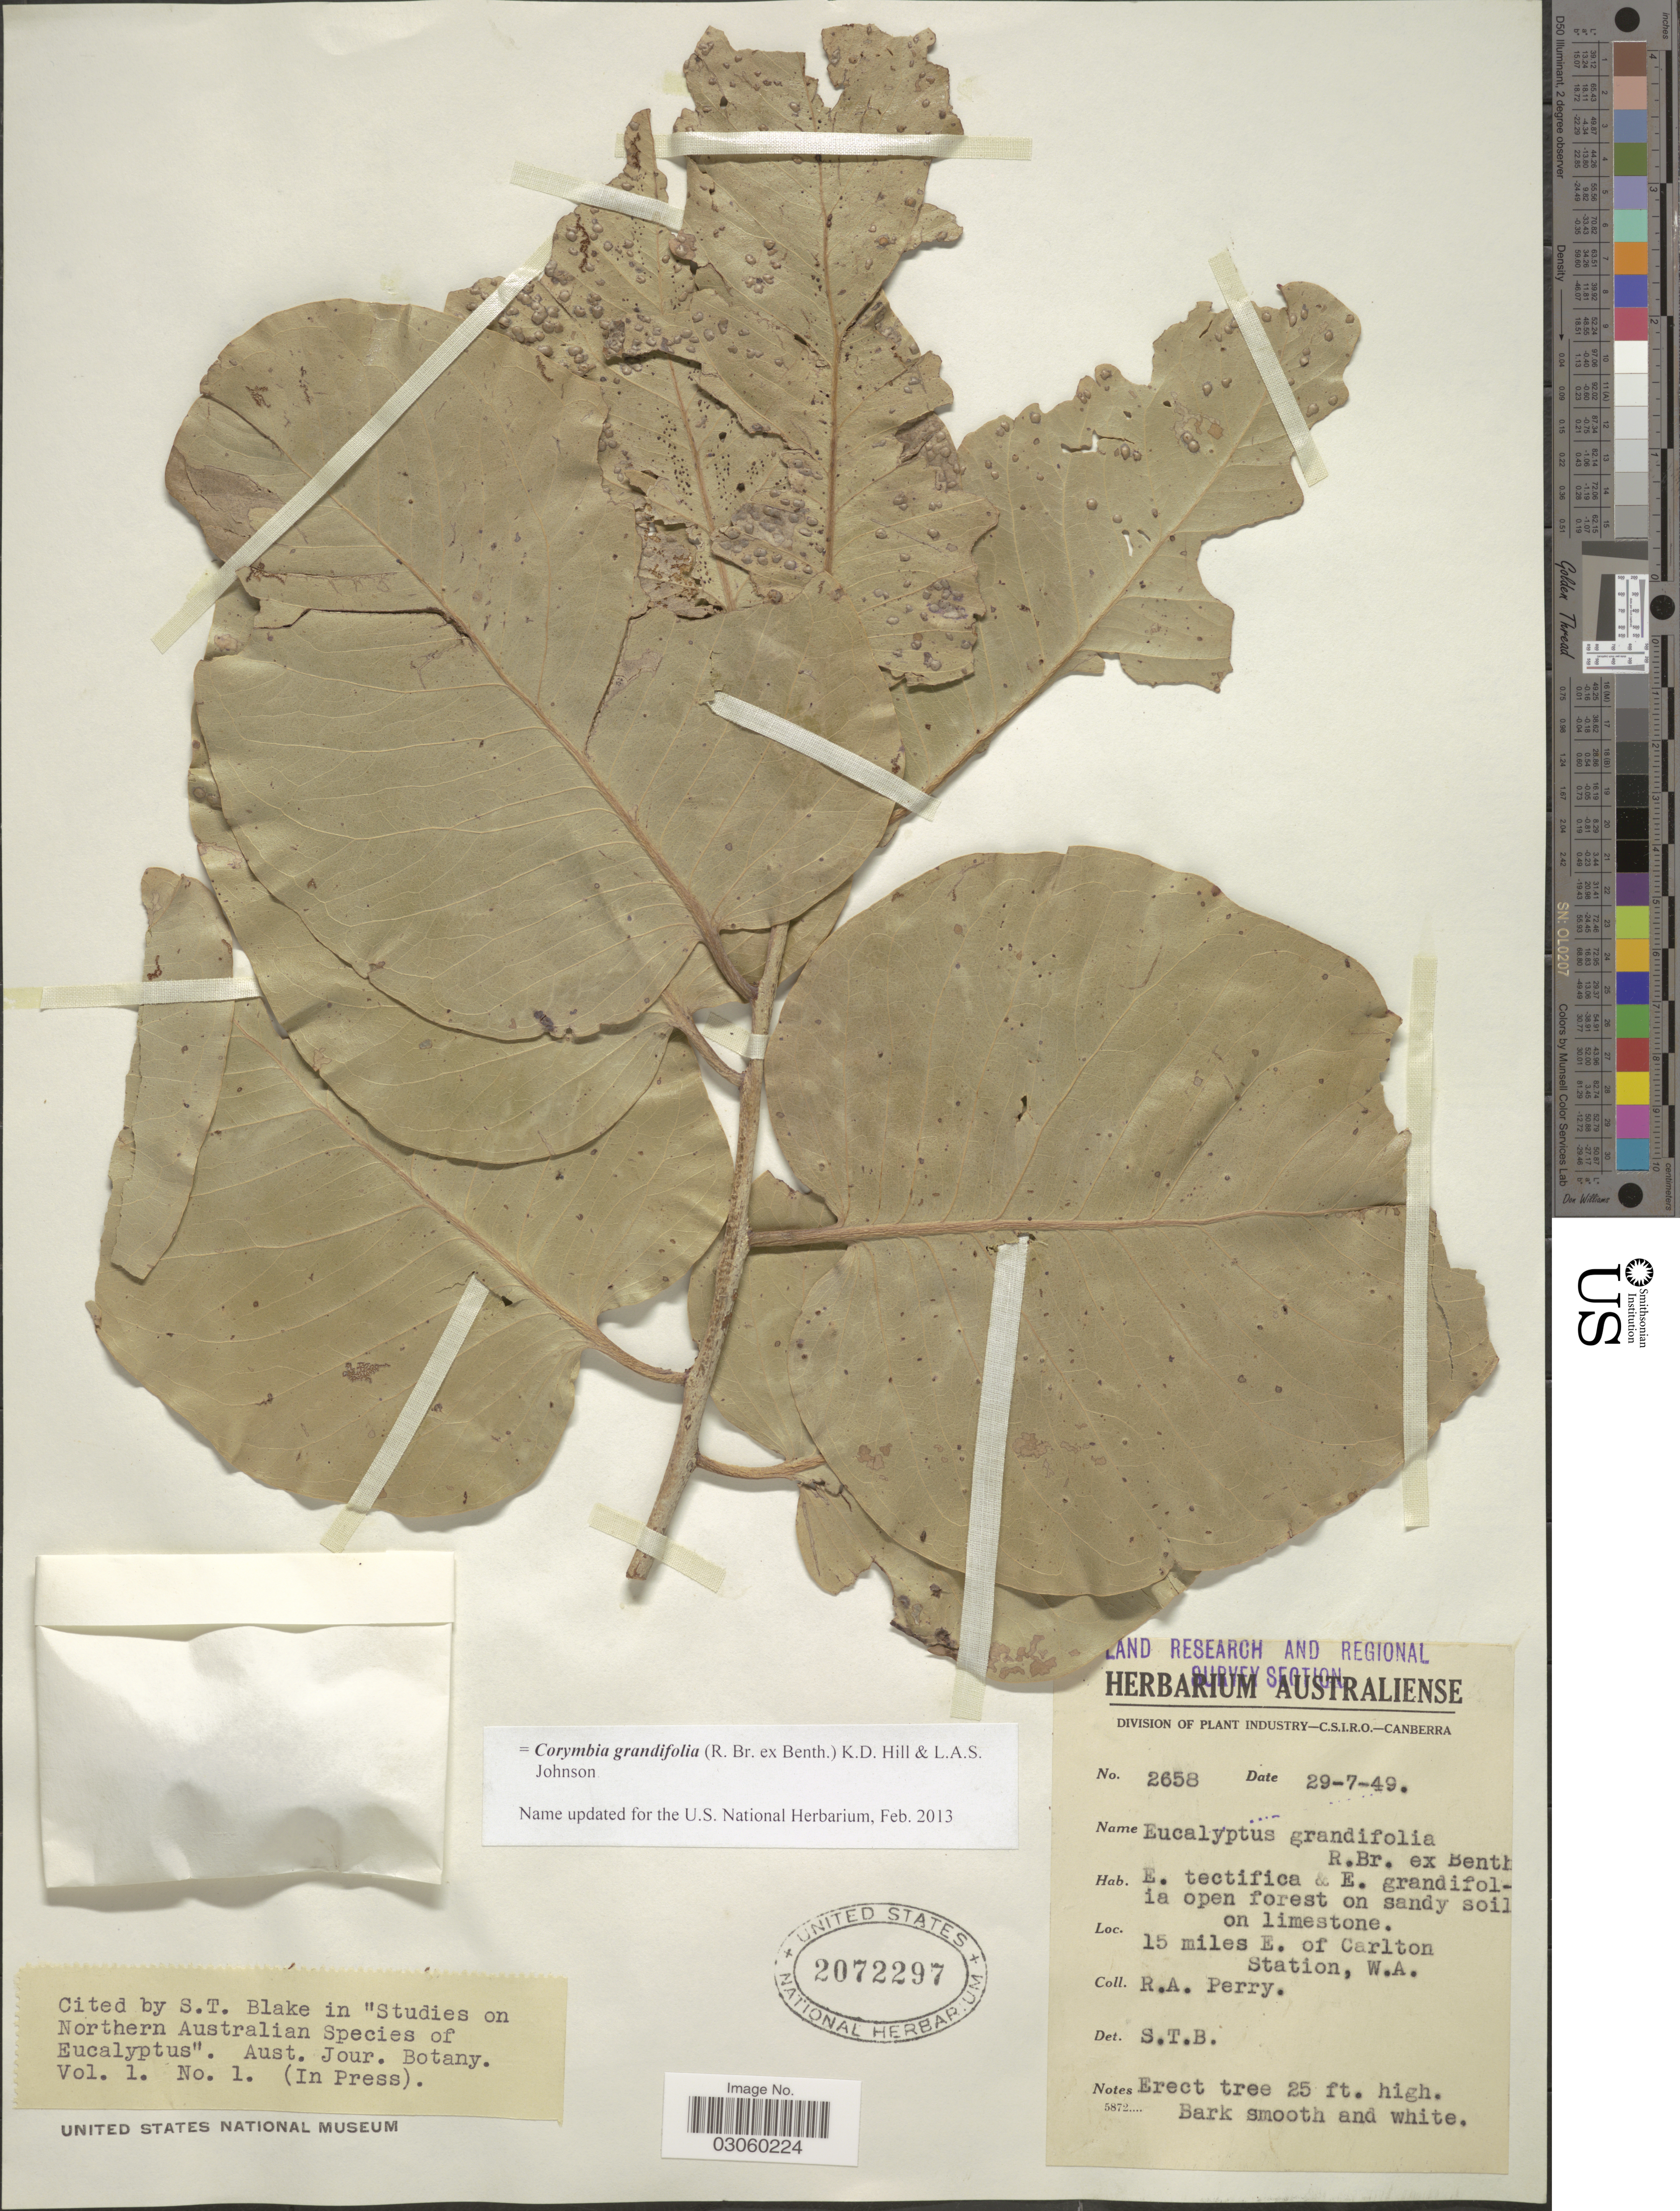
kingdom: Plantae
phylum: Tracheophyta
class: Magnoliopsida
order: Myrtales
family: Myrtaceae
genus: Corymbia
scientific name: Corymbia grandifolia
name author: (R. Br. ex Benth.) K.D. Hill & L.A.S. Johnson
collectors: Perry, R. A.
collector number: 2658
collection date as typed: Transcribed d/m/y: 29/7/49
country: Australia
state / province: Western Australia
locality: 15 miles E. of Carlton Station, W.A.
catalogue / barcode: US 2072297